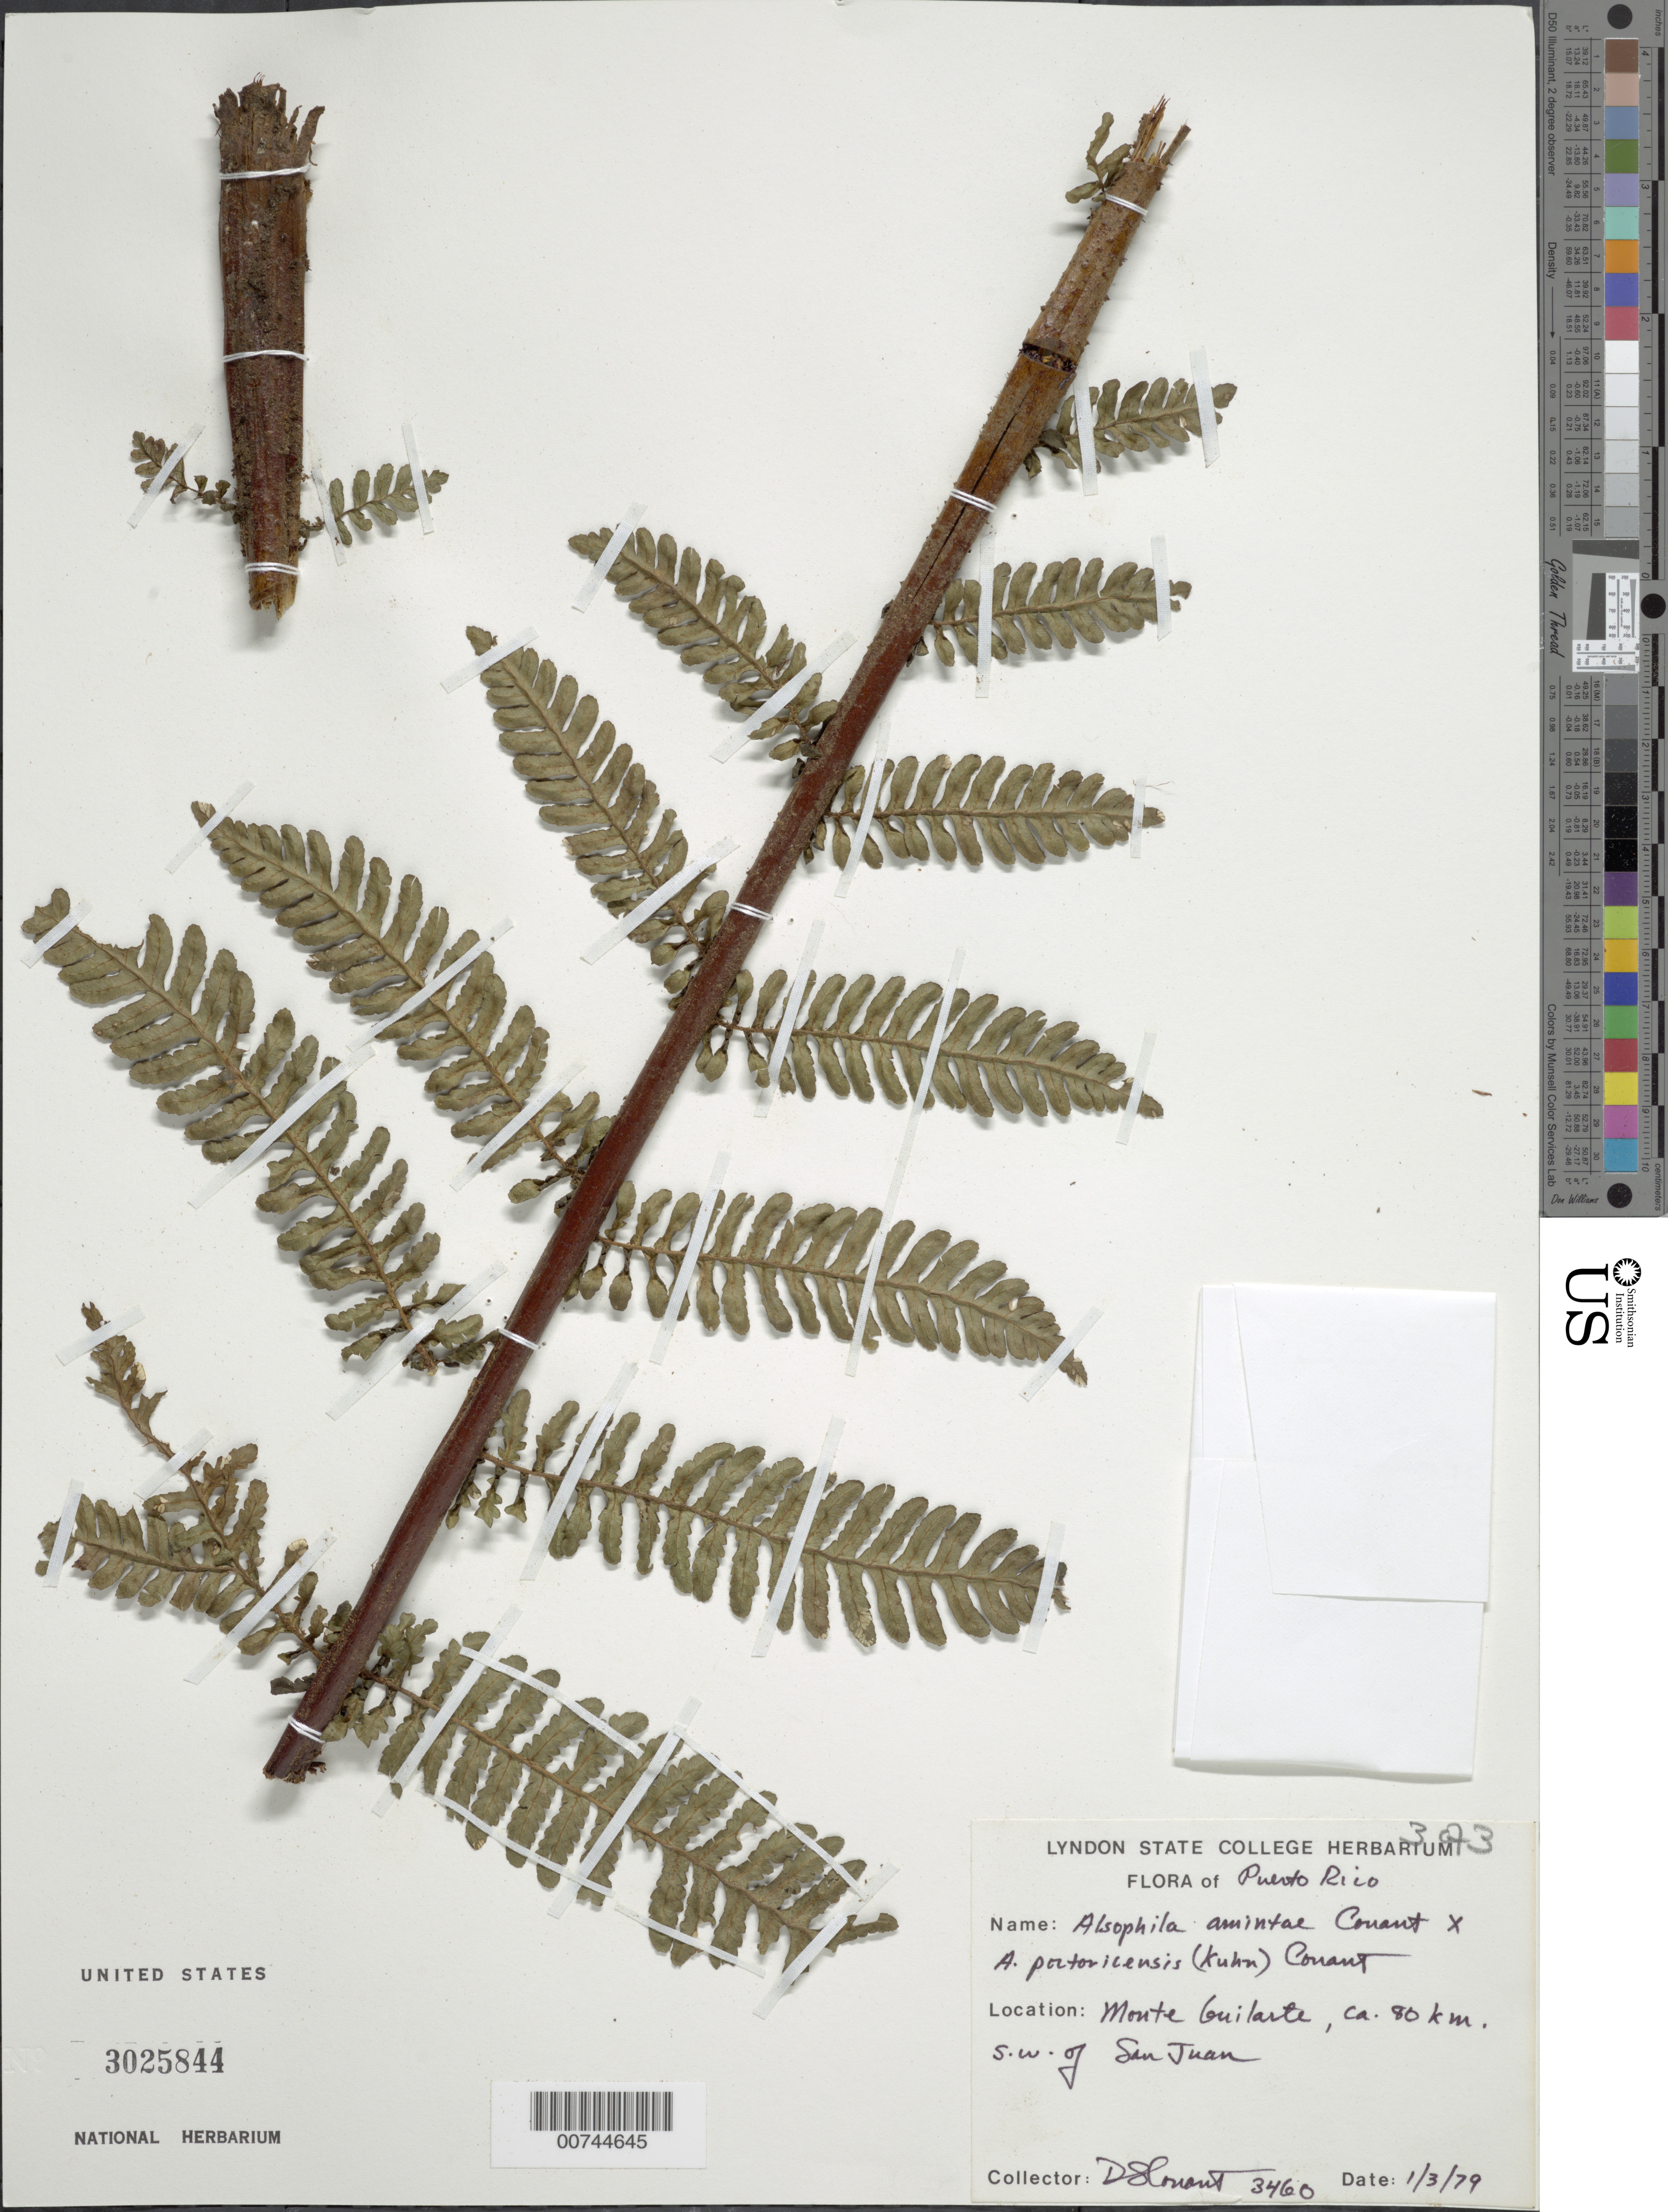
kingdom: Plantae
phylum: Tracheophyta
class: Polypodiopsida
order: Cyatheales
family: Cyatheaceae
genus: Alsophila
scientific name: Alsophila amintae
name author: D.S. Conant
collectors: D. S. Conant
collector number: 3460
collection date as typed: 03 Jan 1979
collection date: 1979-01-03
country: Puerto Rico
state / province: Adjuntas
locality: Monte Guilarte, ca. 80 km SW of San Juan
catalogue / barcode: US 3025844